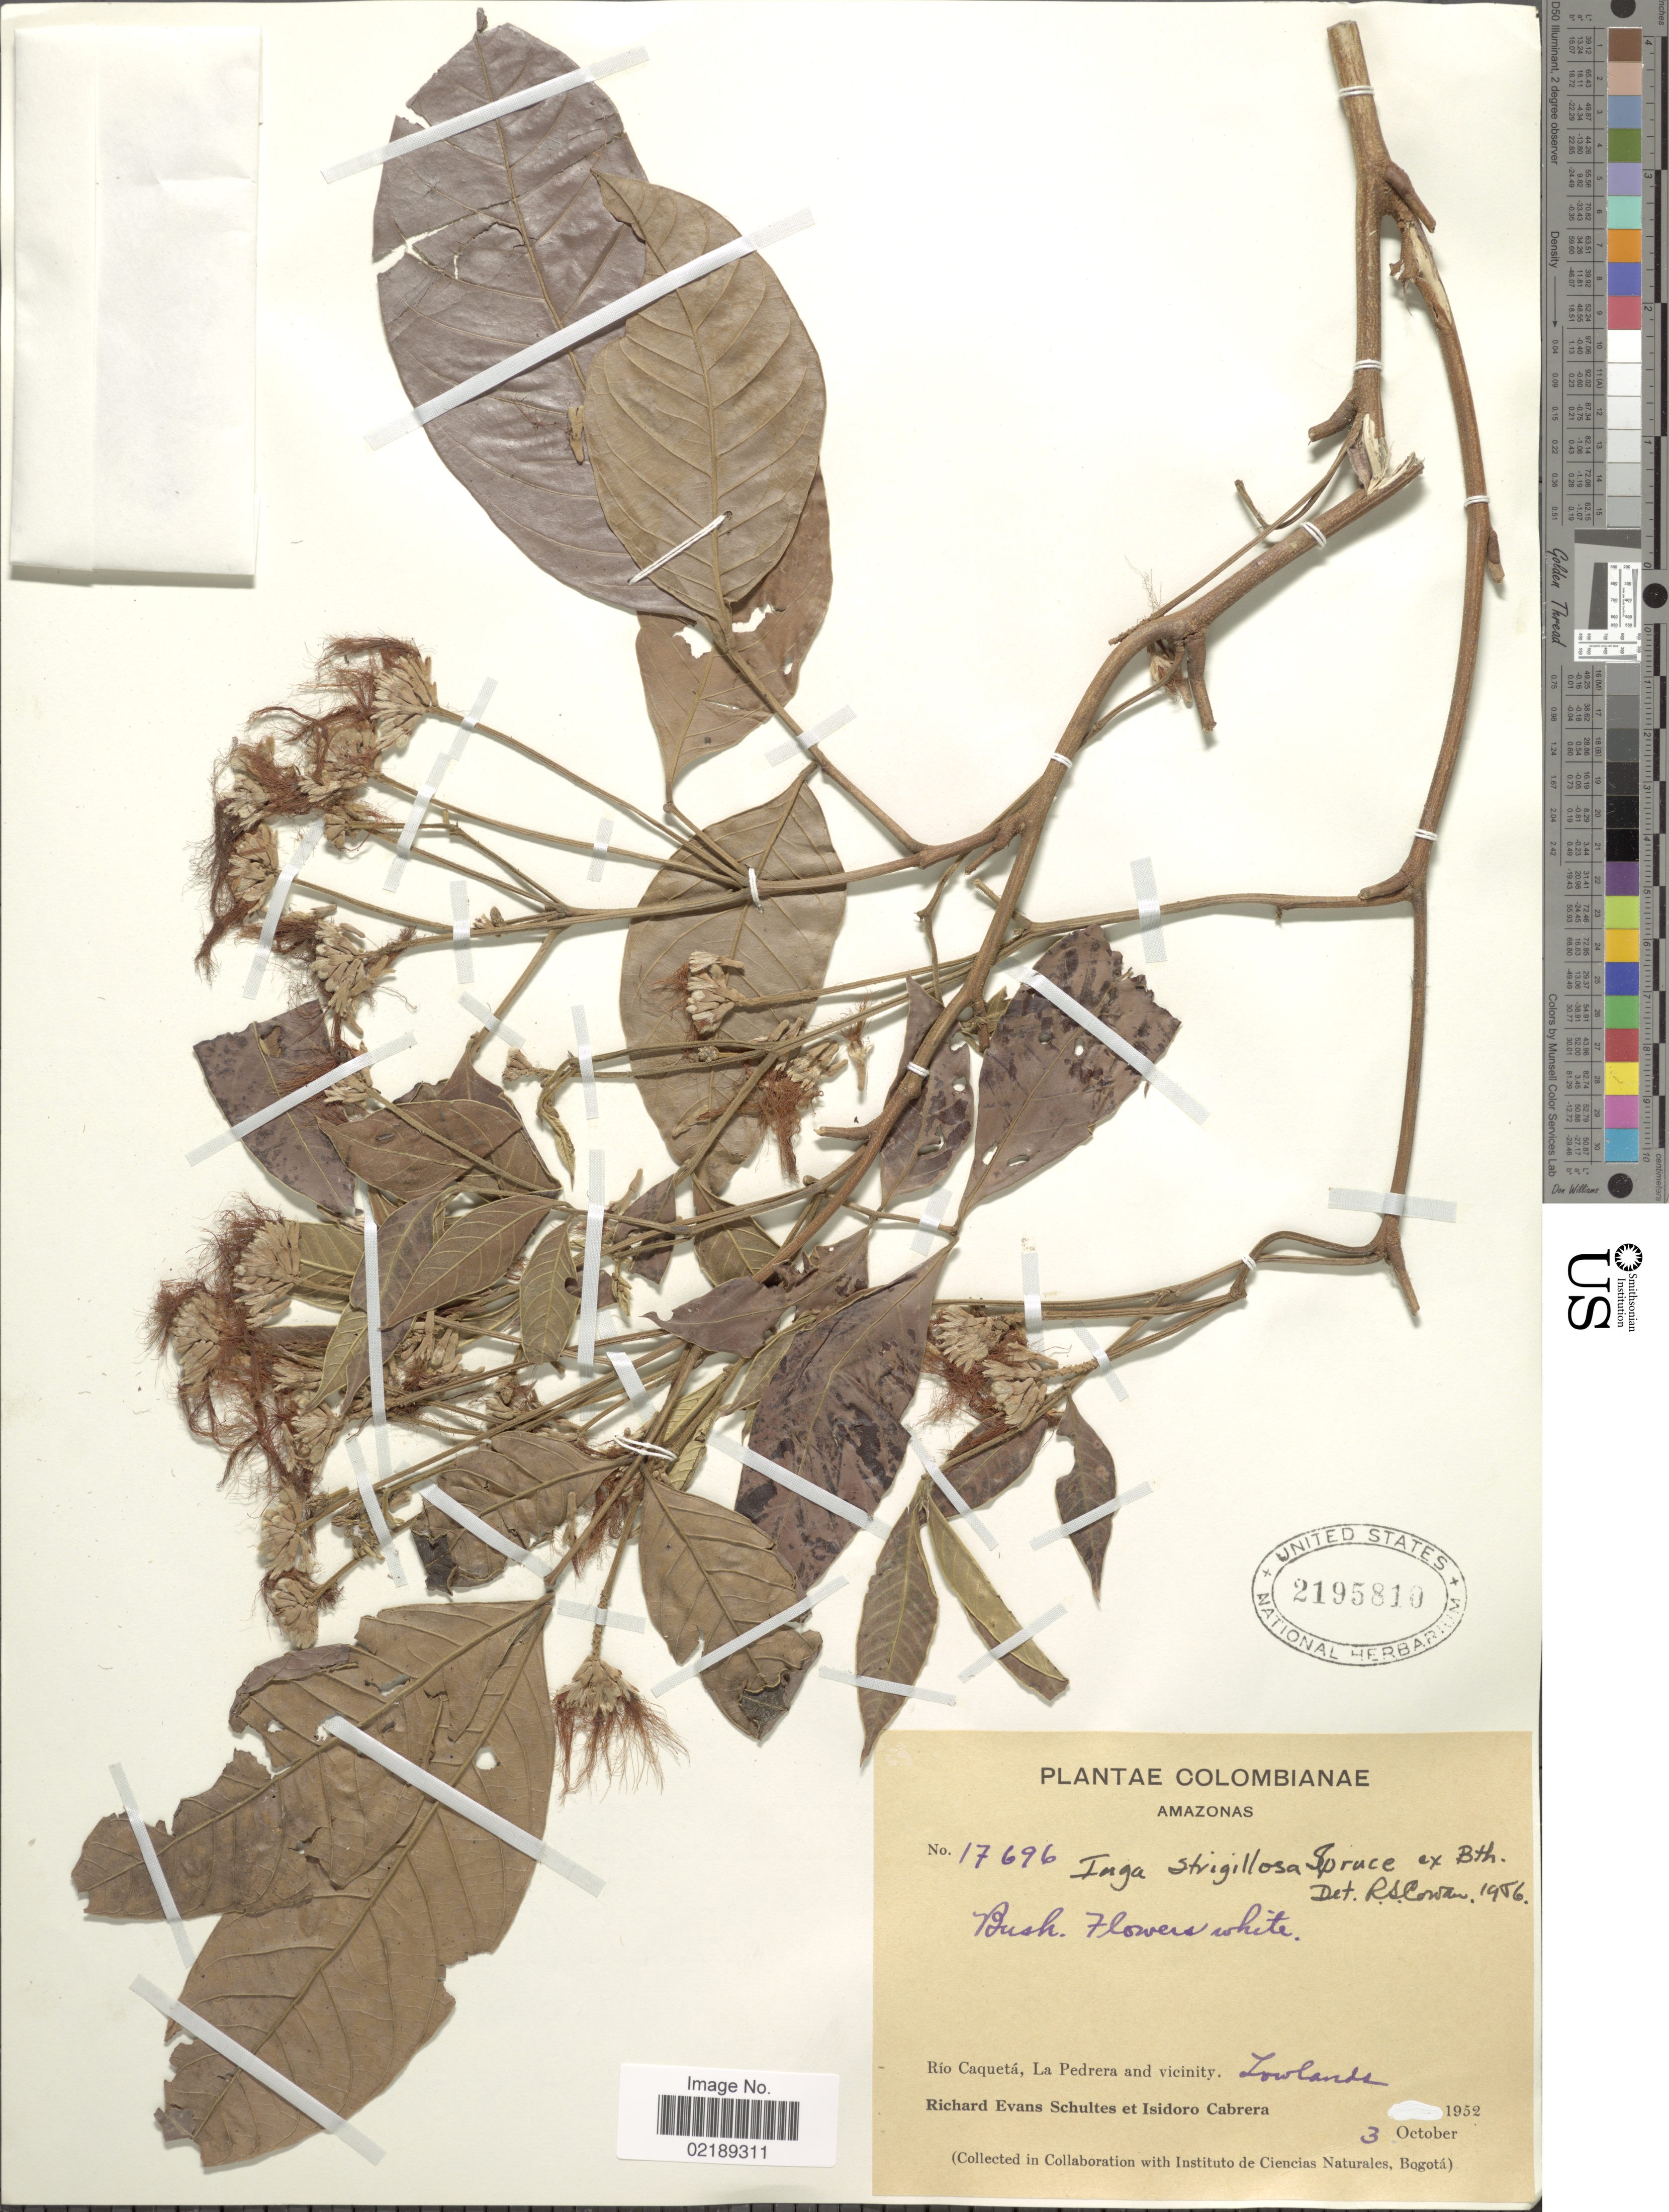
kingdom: Plantae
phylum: Tracheophyta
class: Magnoliopsida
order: Fabales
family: Fabaceae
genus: Inga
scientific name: Inga punctata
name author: Willd.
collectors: R. E. Schultes & I. Cabrera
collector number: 17696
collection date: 1952-10-03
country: Colombia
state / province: Amazônas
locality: Rio Caqueta, La Pedrera and vicinity, lowlands.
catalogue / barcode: US 2195810